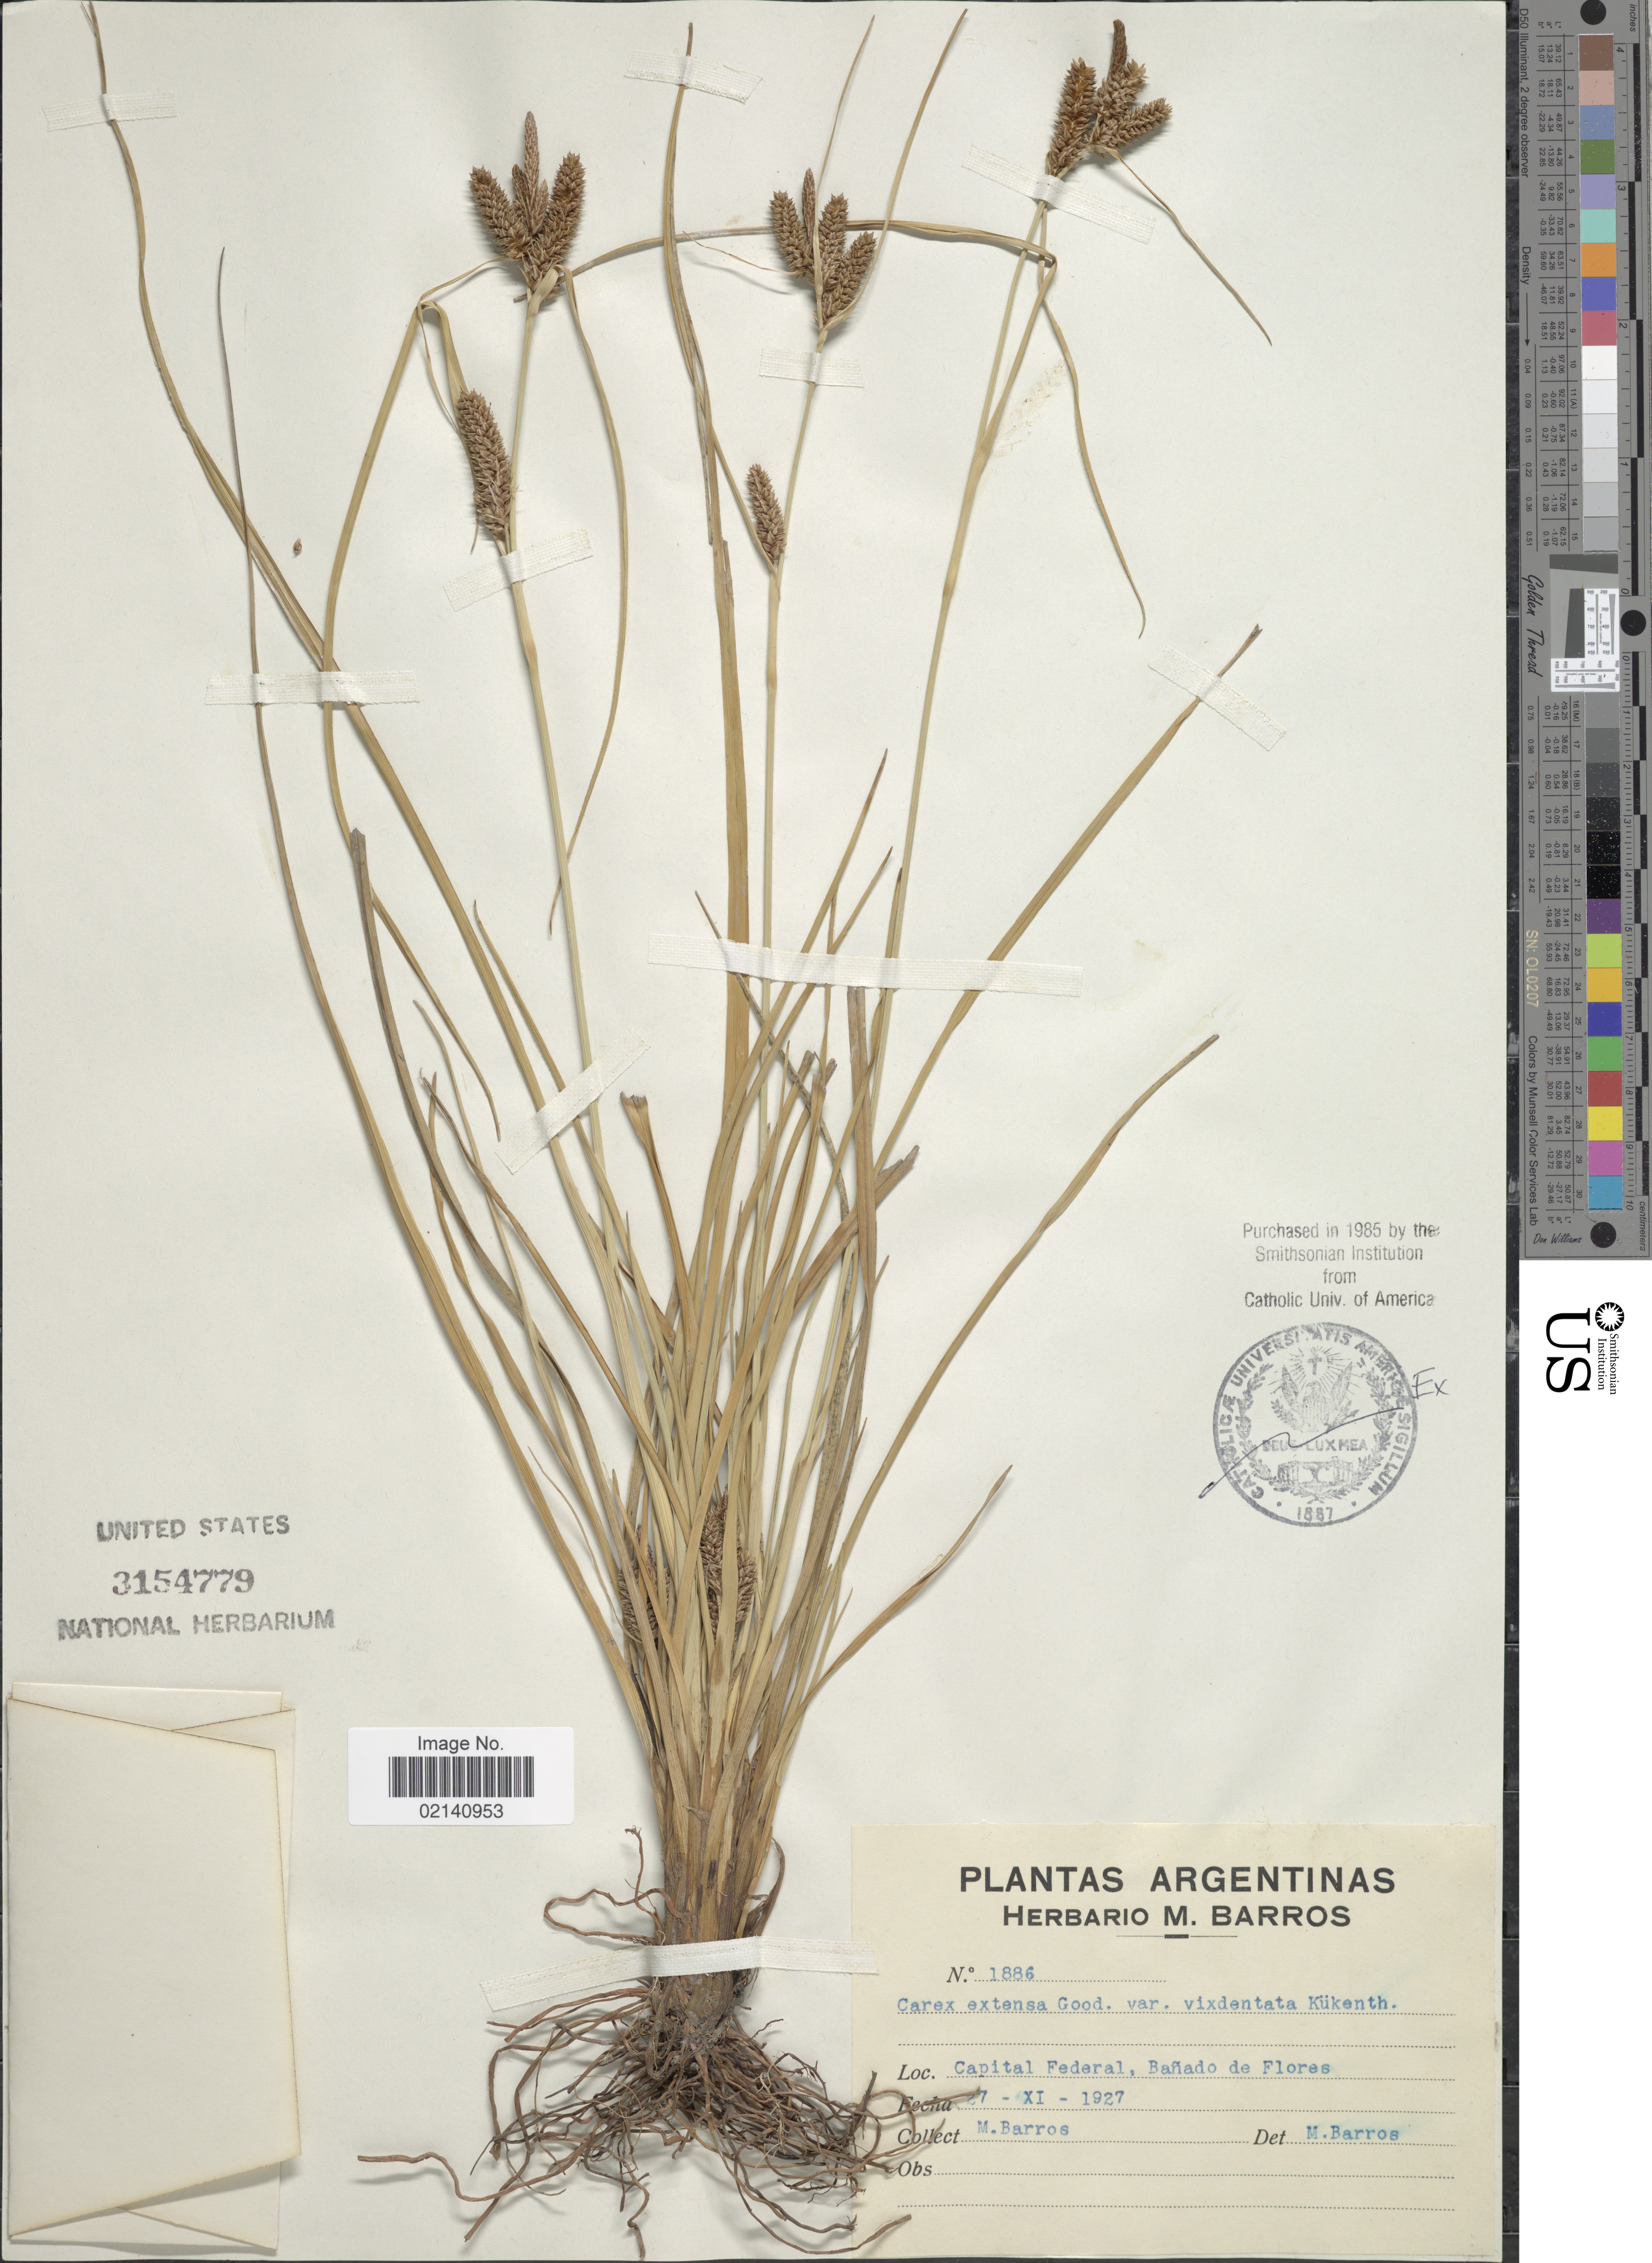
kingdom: Plantae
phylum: Tracheophyta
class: Liliopsida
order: Poales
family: Cyperaceae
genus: Carex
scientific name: Carex vixdentata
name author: (Kük.) G.A. Wheeler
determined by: Jimnéz-Mejias, Pedro, (UPOS), Universidad Pablo de Olavide (SPAIN)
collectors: M. Barros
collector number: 1886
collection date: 1927-11-27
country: Argentina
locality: Capital Federal, Banado de Flores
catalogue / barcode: US 3154779